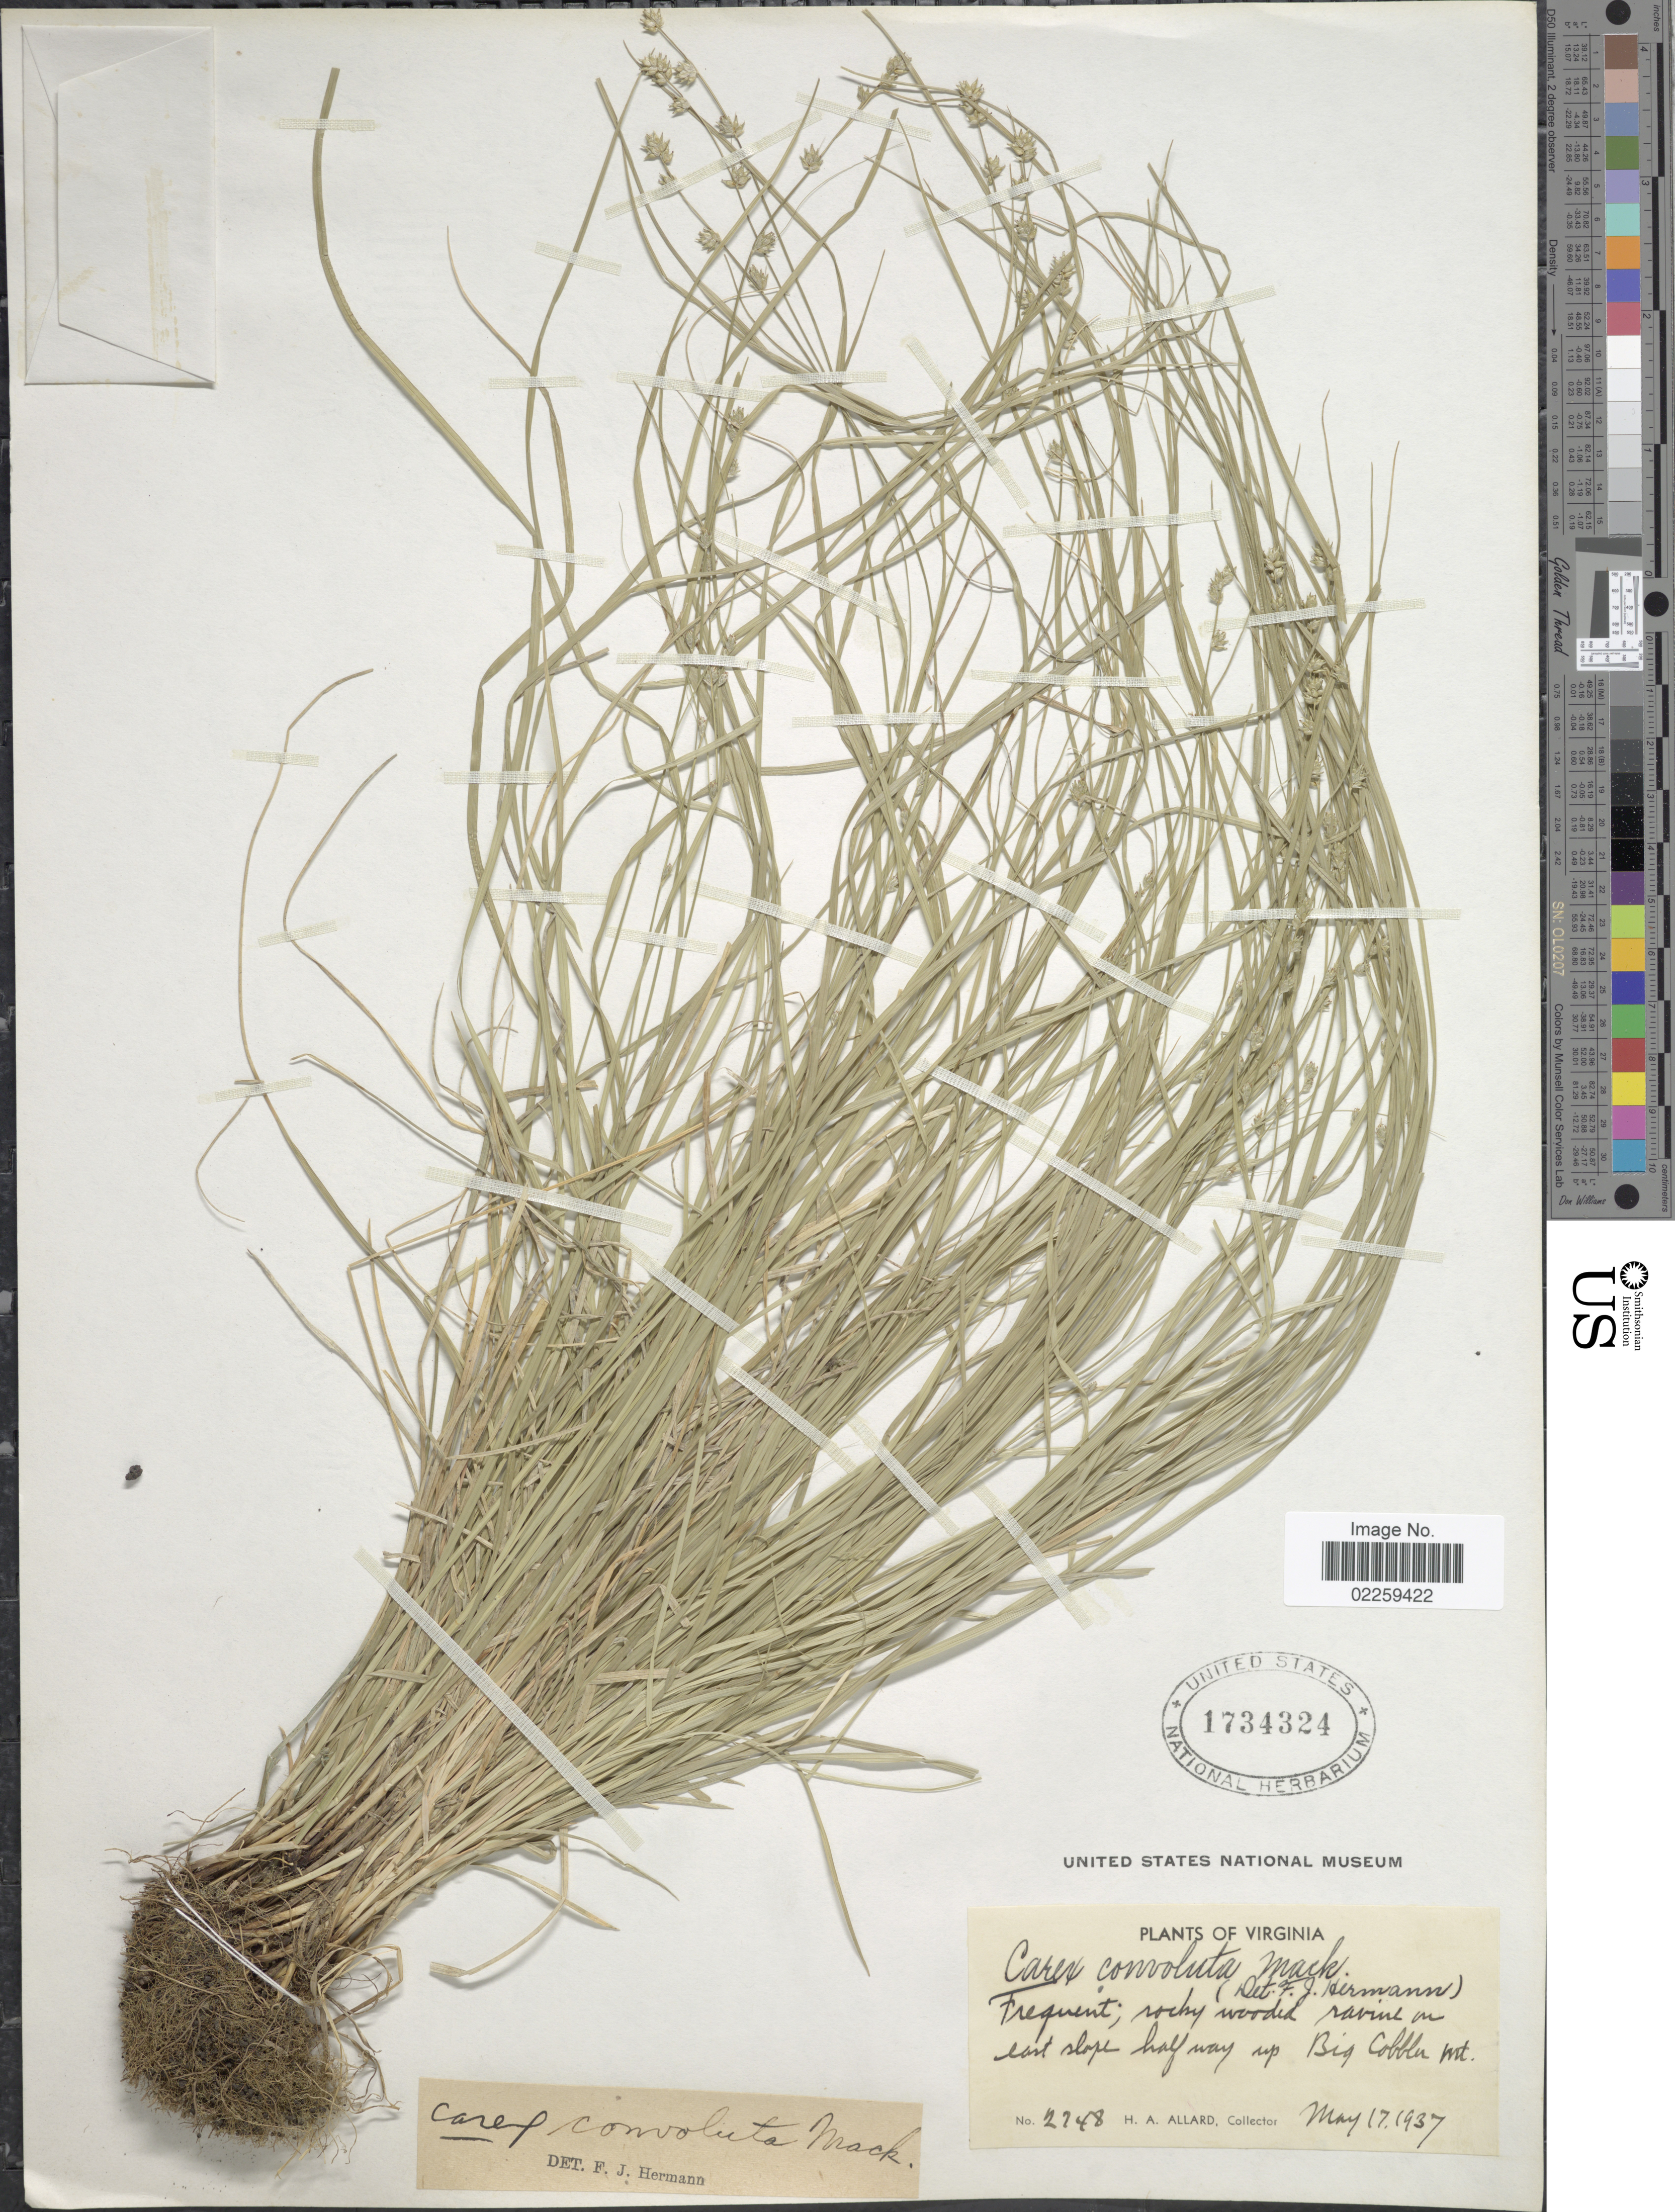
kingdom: Plantae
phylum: Tracheophyta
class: Liliopsida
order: Poales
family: Cyperaceae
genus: Carex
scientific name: Carex rosea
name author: Willd.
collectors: H. A. Allard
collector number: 2248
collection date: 1937-05-17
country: United States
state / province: Virginia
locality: Virginia. Rocky, wooded ravine on east slope half way up Big Cobbler Mt.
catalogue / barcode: US 1734324